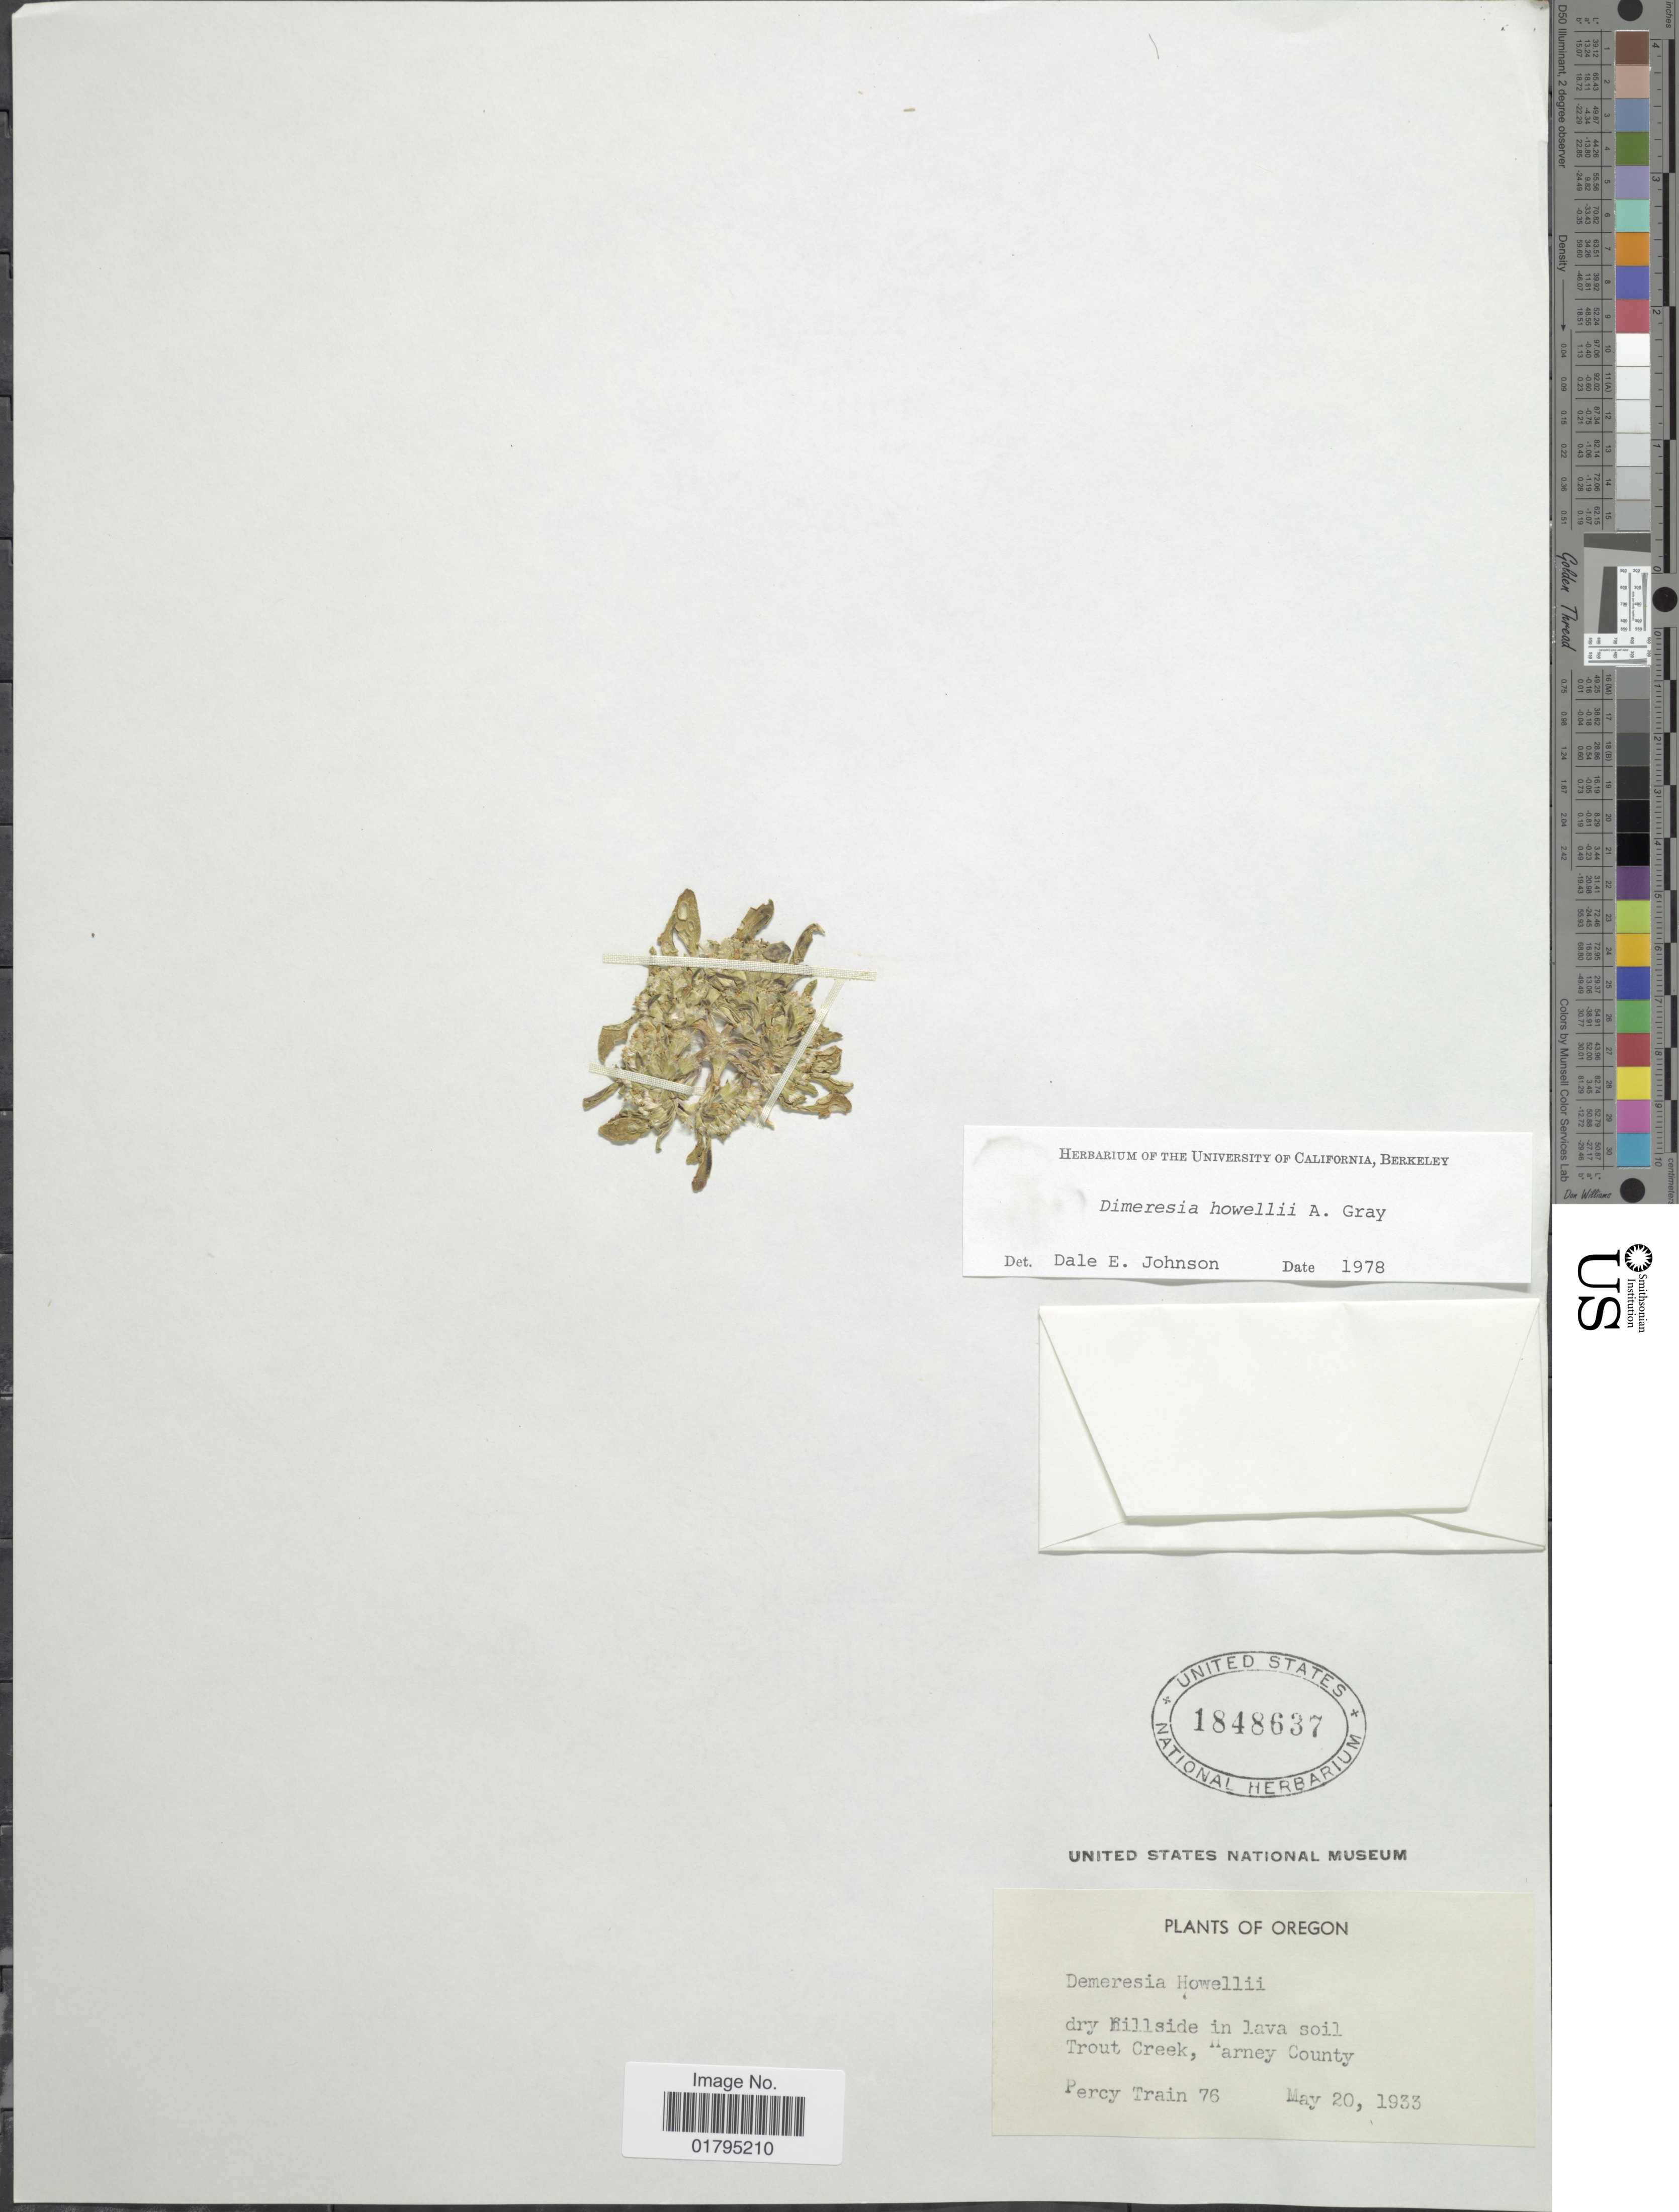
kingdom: Plantae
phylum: Tracheophyta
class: Magnoliopsida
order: Asterales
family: Asteraceae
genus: Dimeresia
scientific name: Dimeresia howellii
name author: A. Gray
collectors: P. Train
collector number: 76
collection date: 1933-05-20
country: United States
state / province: Oregon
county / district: Harney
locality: Oregon. Trout Creek, Harney County.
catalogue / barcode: US 1848637